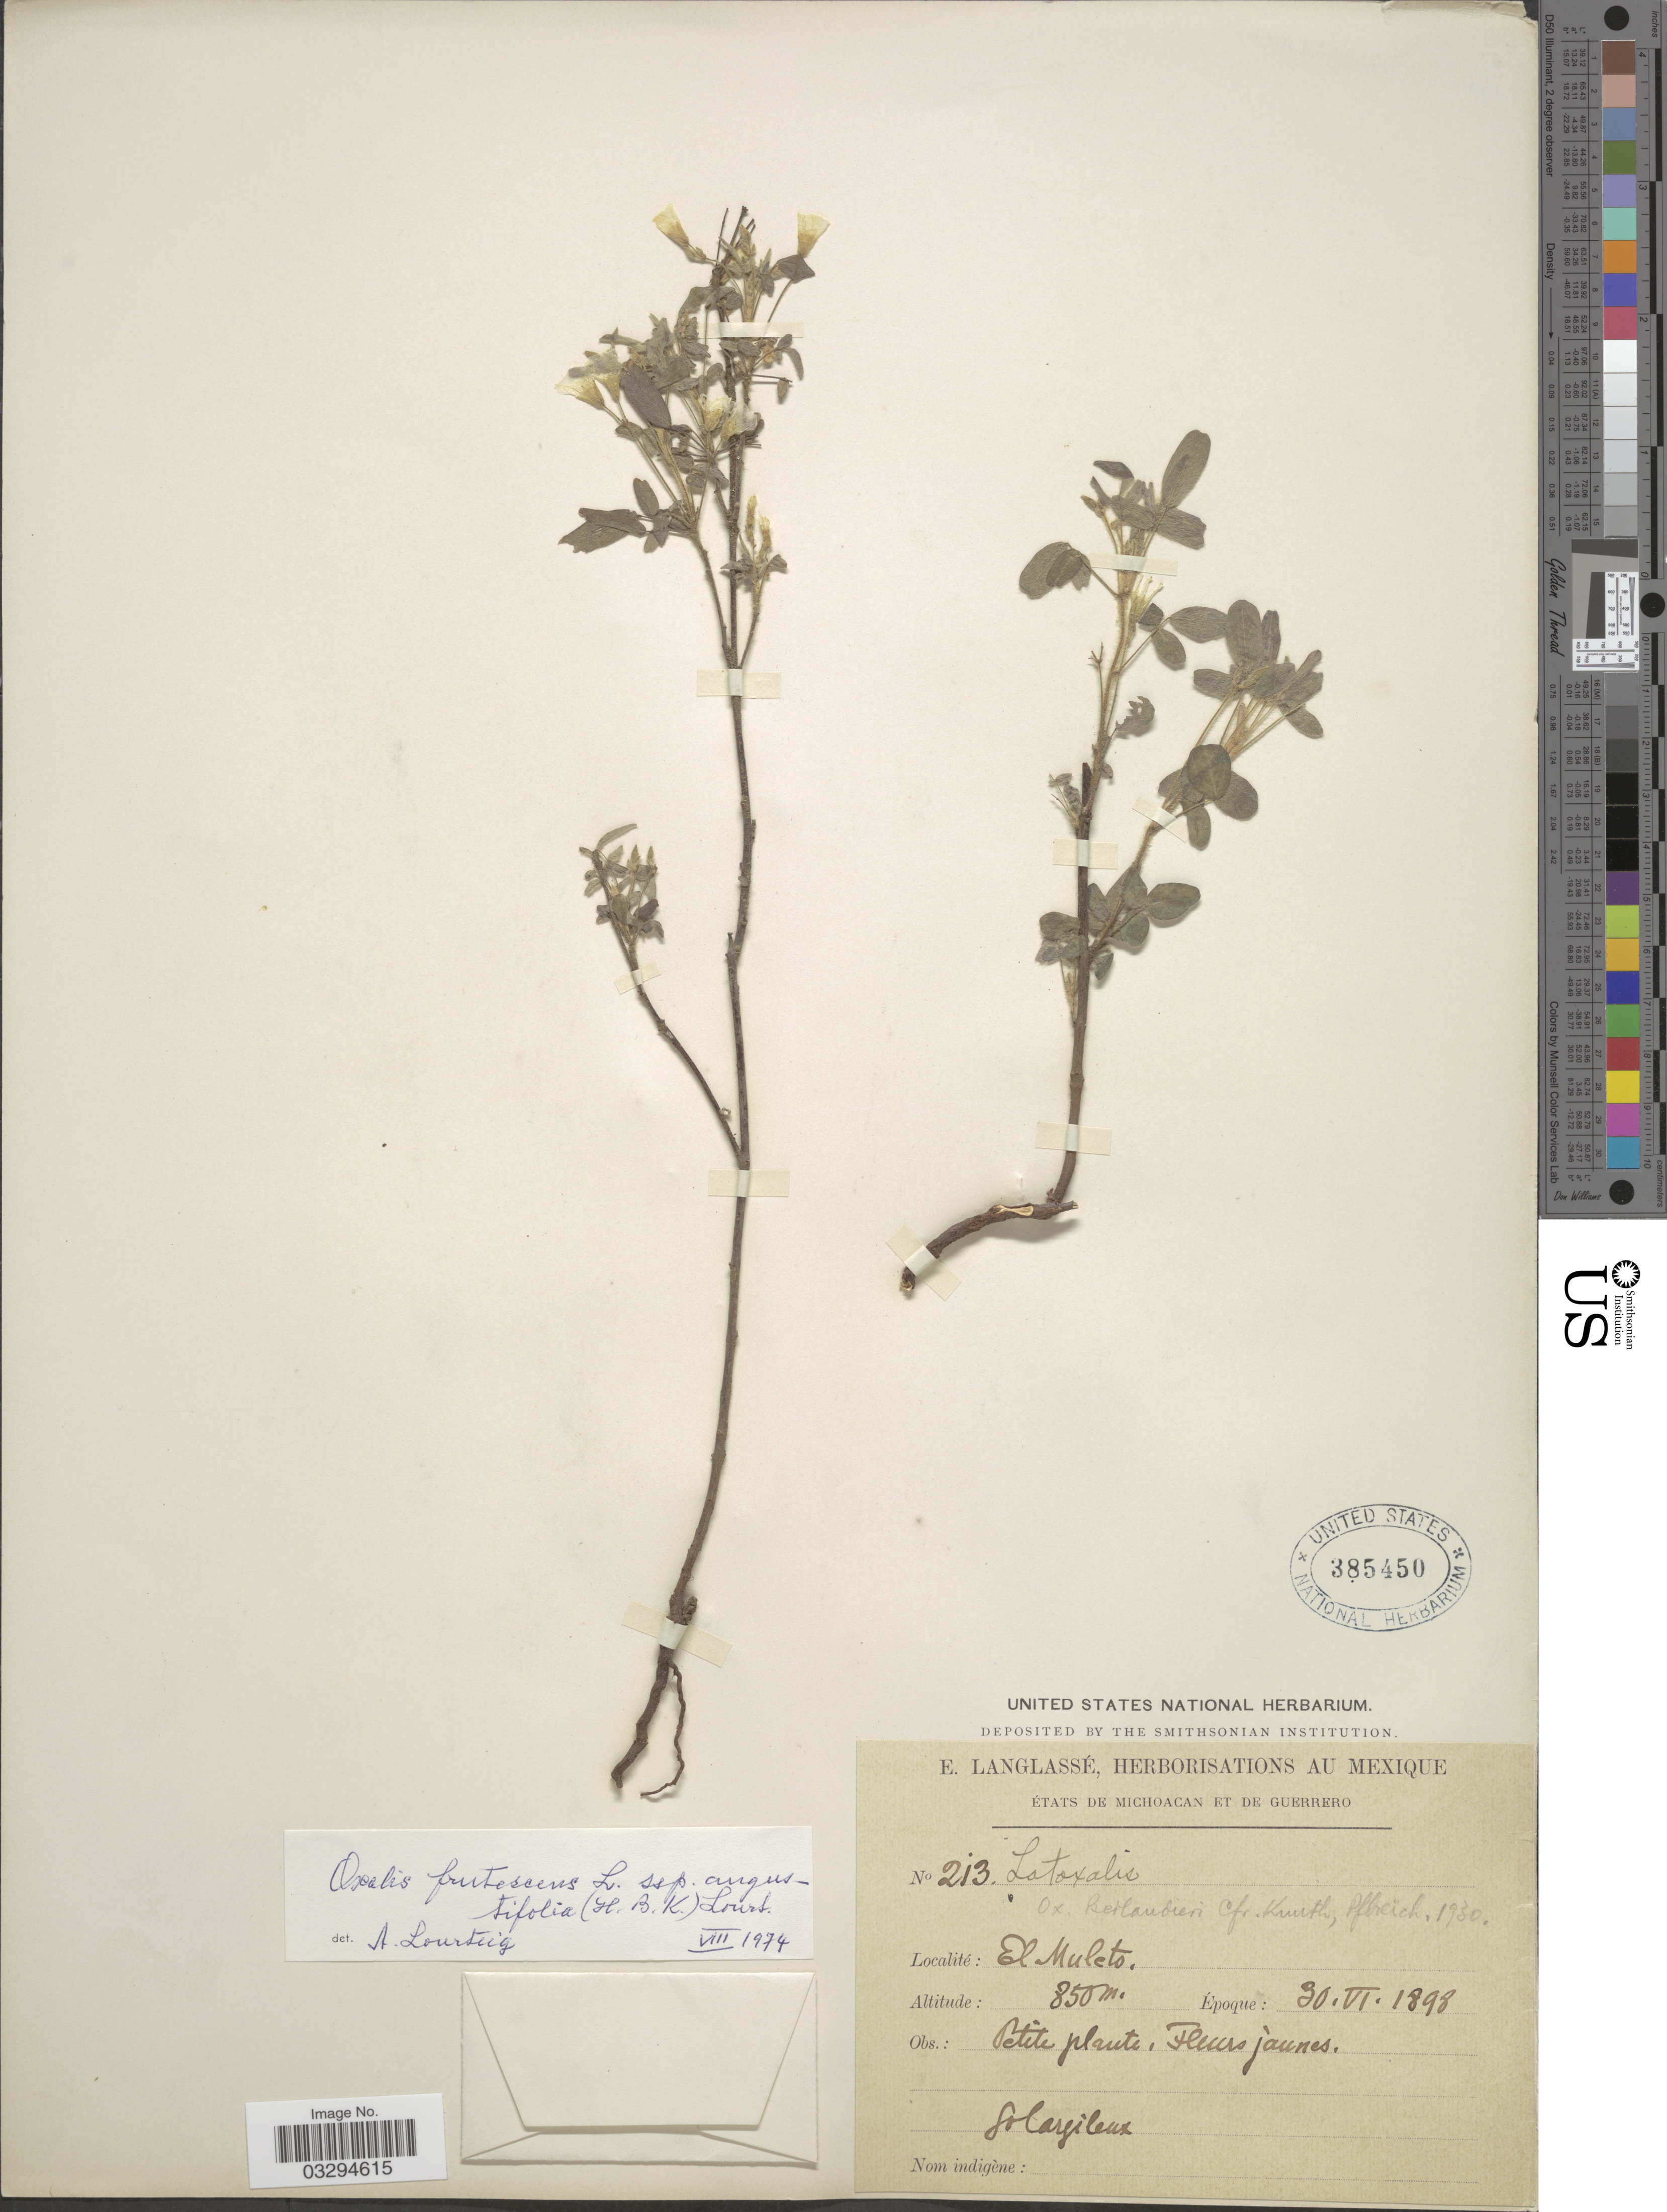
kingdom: Plantae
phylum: Tracheophyta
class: Magnoliopsida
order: Oxalidales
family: Oxalidaceae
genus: Oxalis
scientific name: Oxalis frutescens subsp. angustifolia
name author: (Kunth) Lourteig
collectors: E. Langlassé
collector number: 213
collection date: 1898-06-30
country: Mexico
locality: États de Michoacan et de Guerrero. El Muleto.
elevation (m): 850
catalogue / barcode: US 385450